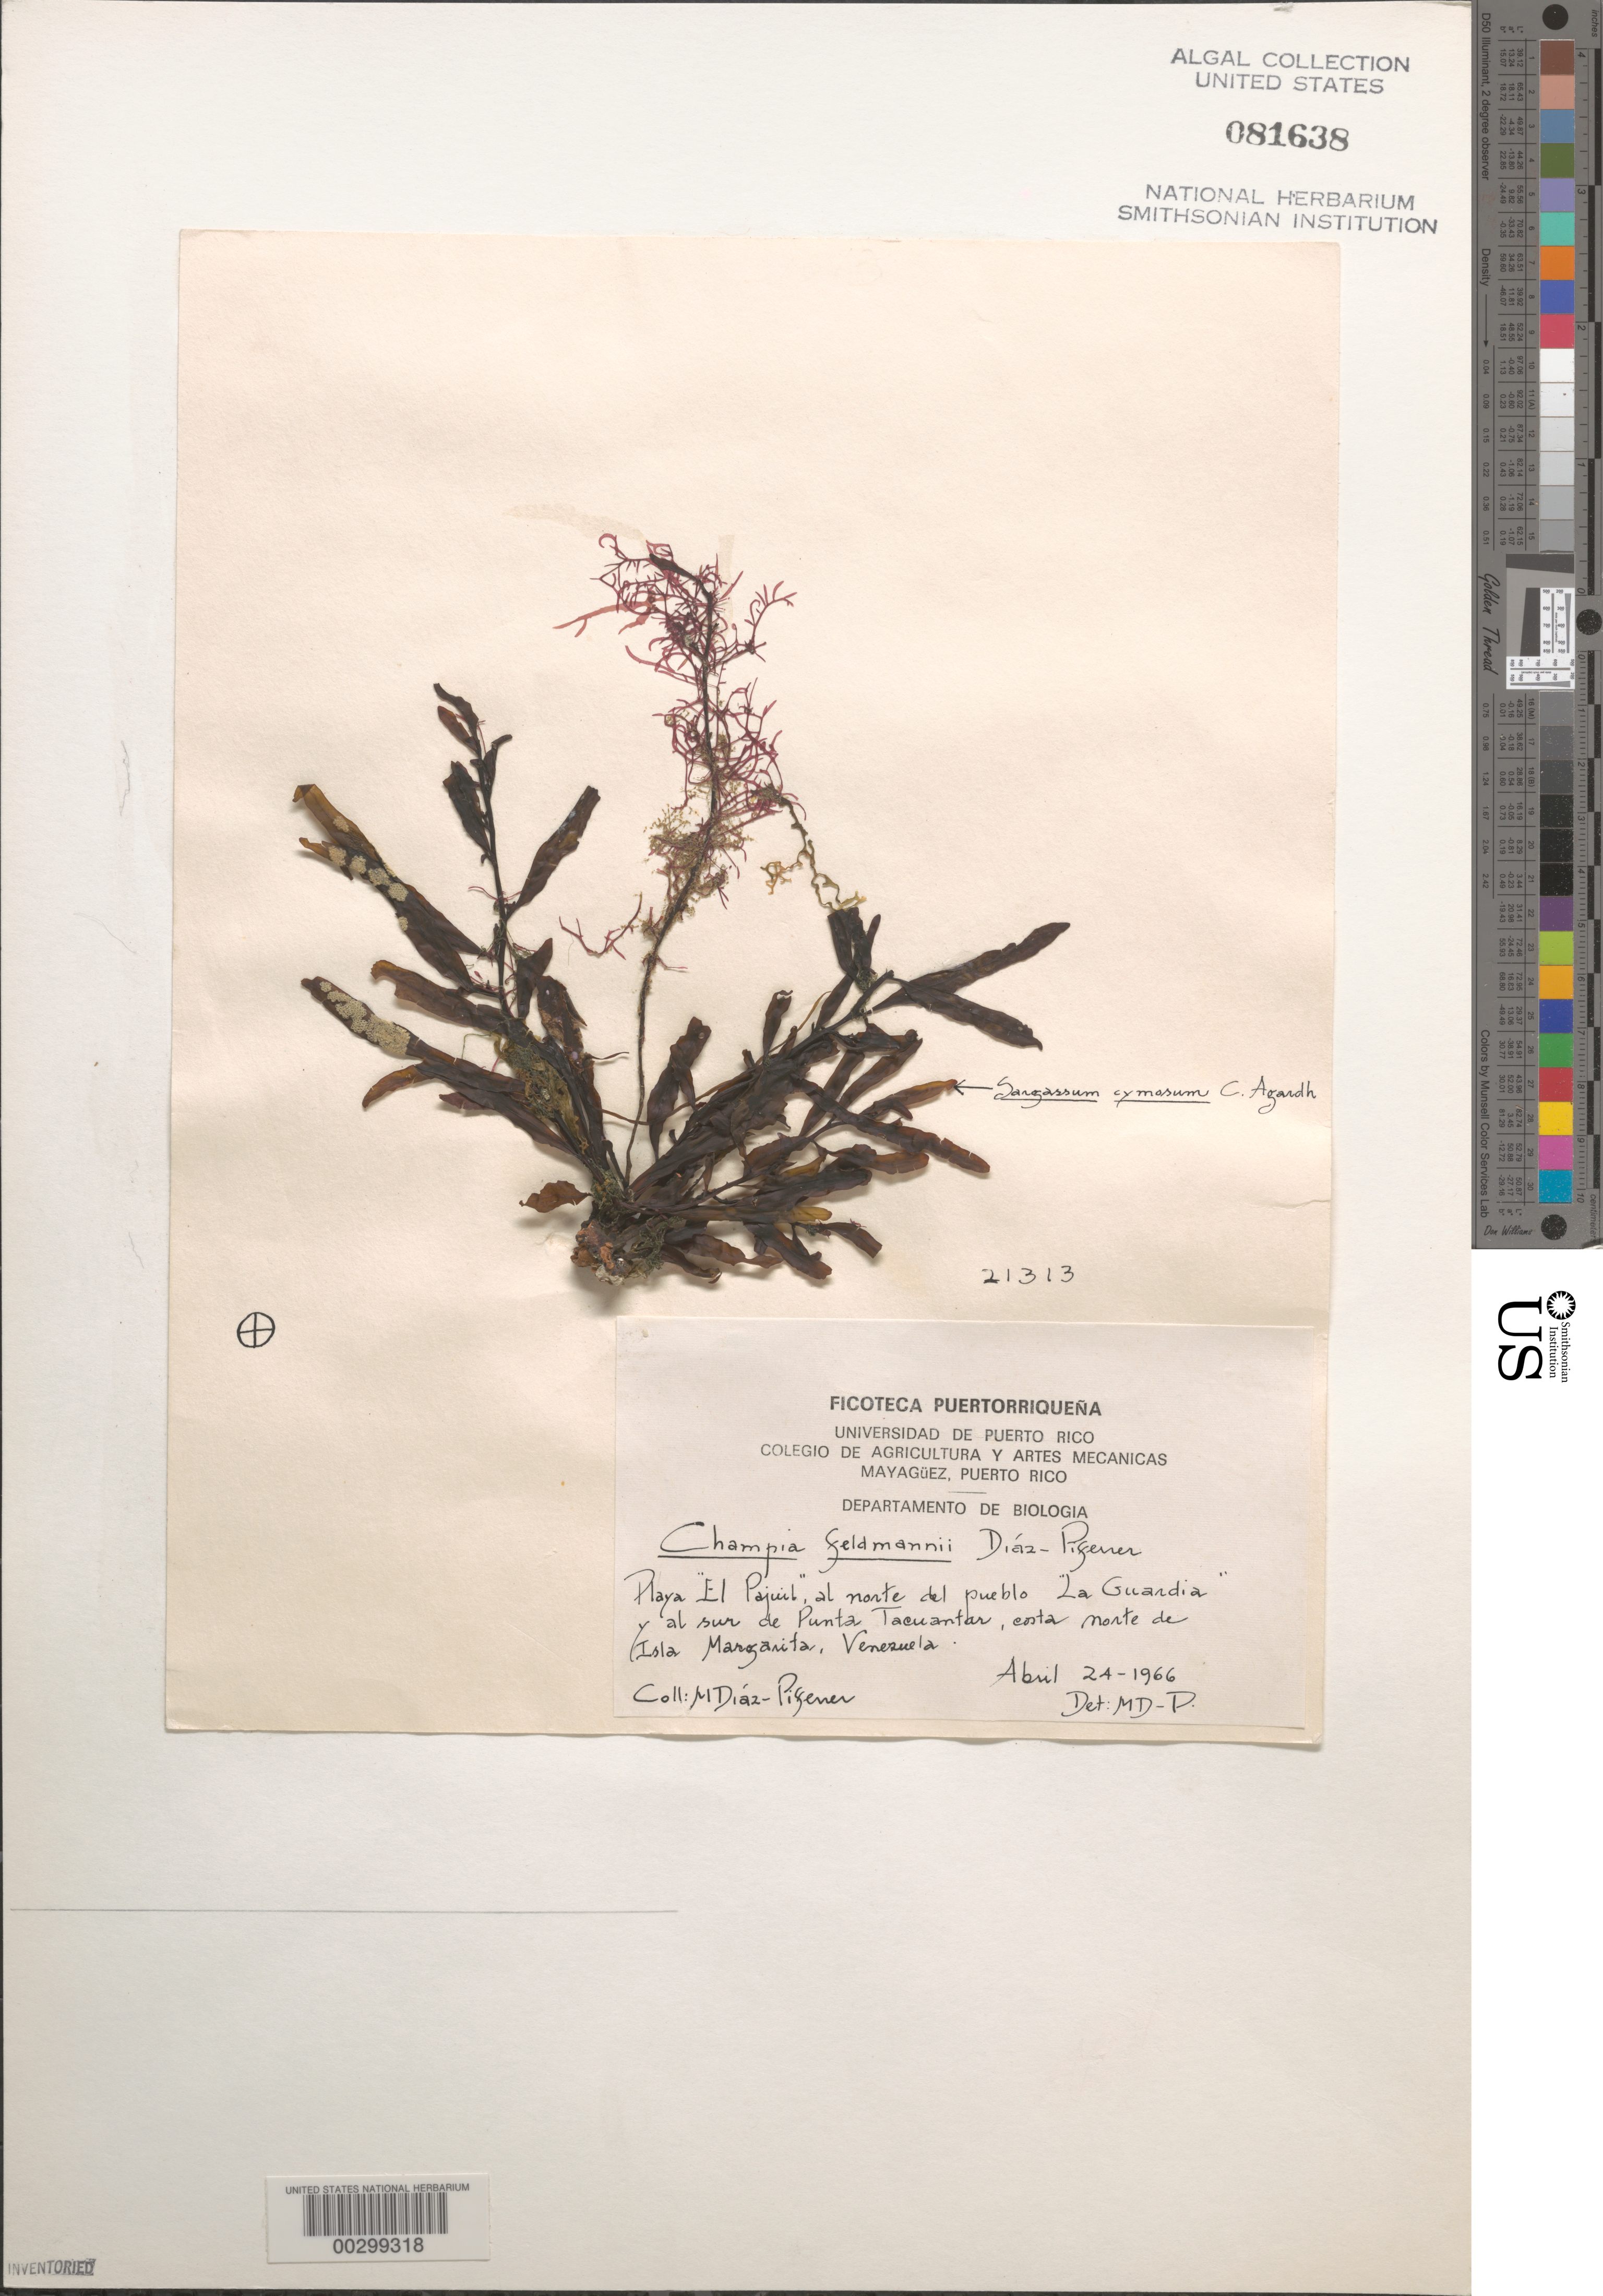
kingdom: Plantae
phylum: Rhodophyta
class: Florideophyceae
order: Rhodymeniales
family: Champiaceae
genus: Champia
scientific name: Champia feldmannii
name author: Diaz-Piferrer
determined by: Diaz-Piferrer, M.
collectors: M. Diaz-Piferrer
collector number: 21313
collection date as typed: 24 Apr 1966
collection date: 1966-04-24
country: Venezuela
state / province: Nueva Esparta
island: Margarita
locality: Playa El Pajuil, north of La Guardia and south of Punta Tacuantar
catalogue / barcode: US 81638